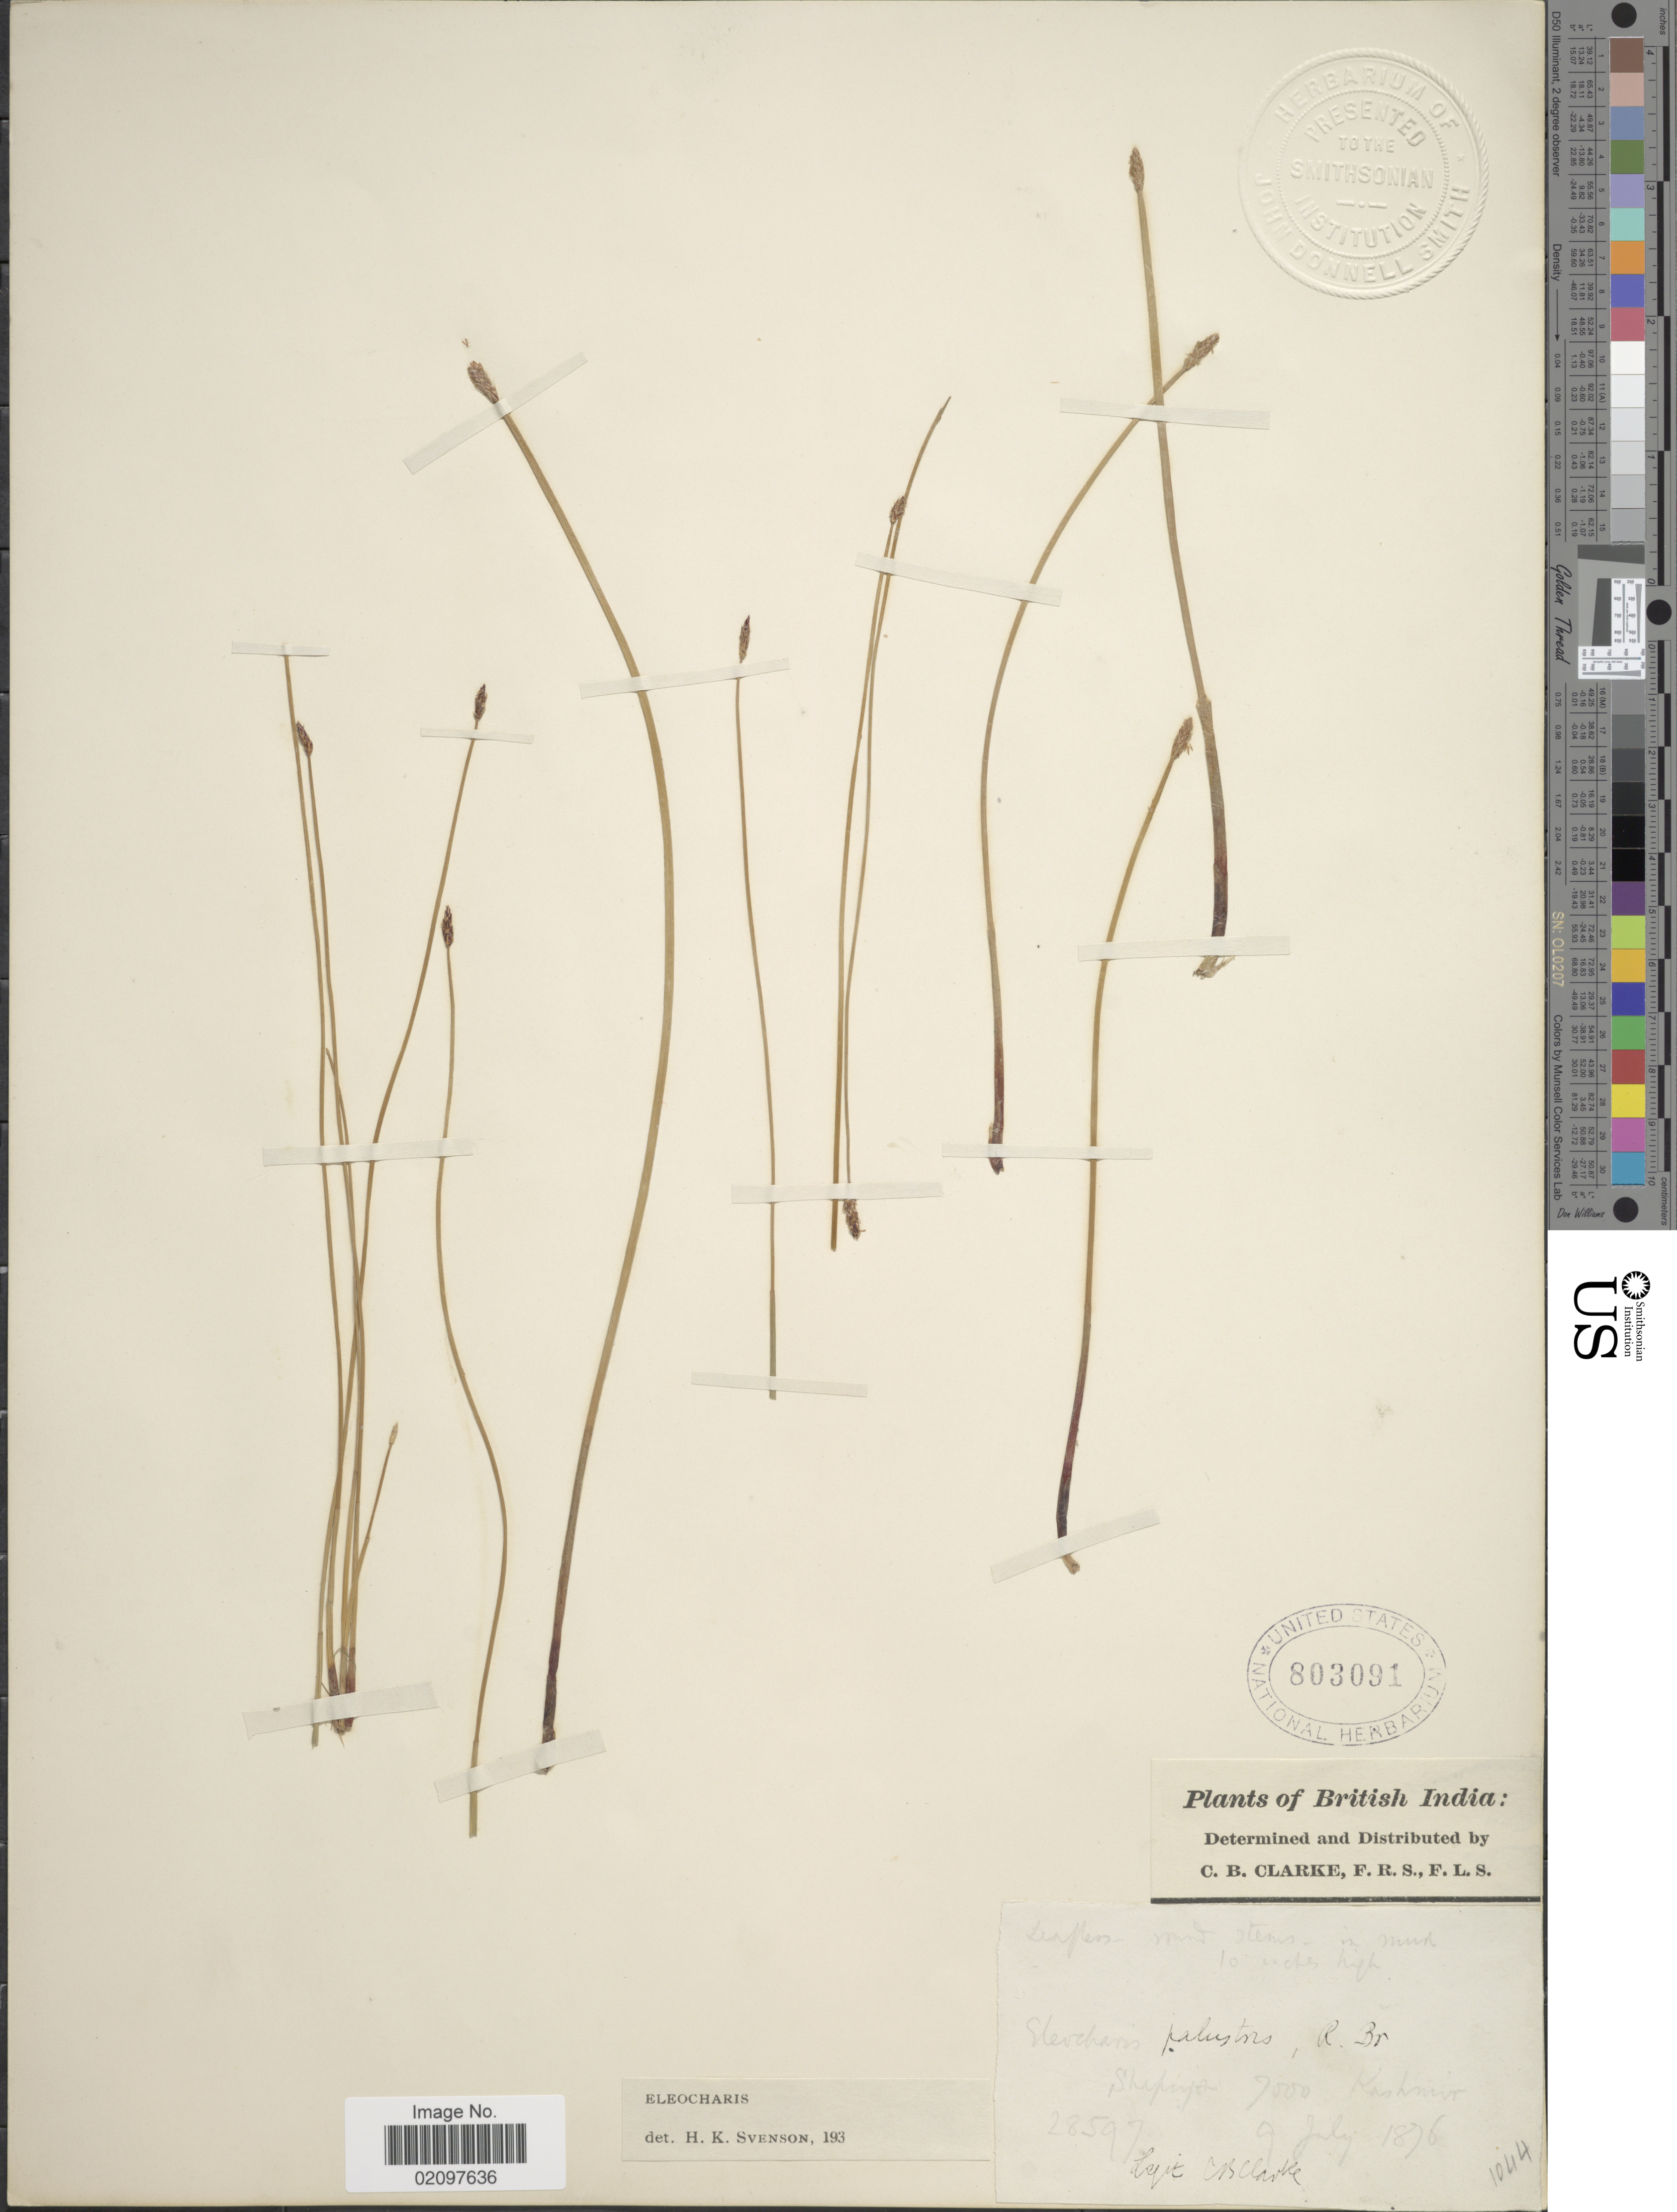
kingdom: Plantae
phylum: Tracheophyta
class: Liliopsida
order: Poales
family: Cyperaceae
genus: Eleocharis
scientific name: Eleocharis palustris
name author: (L.) Roem. & Schult.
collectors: C. B. Clarke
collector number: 28597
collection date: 1876-07-09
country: India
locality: British India, Shepiya, Kashmir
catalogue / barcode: US 803091